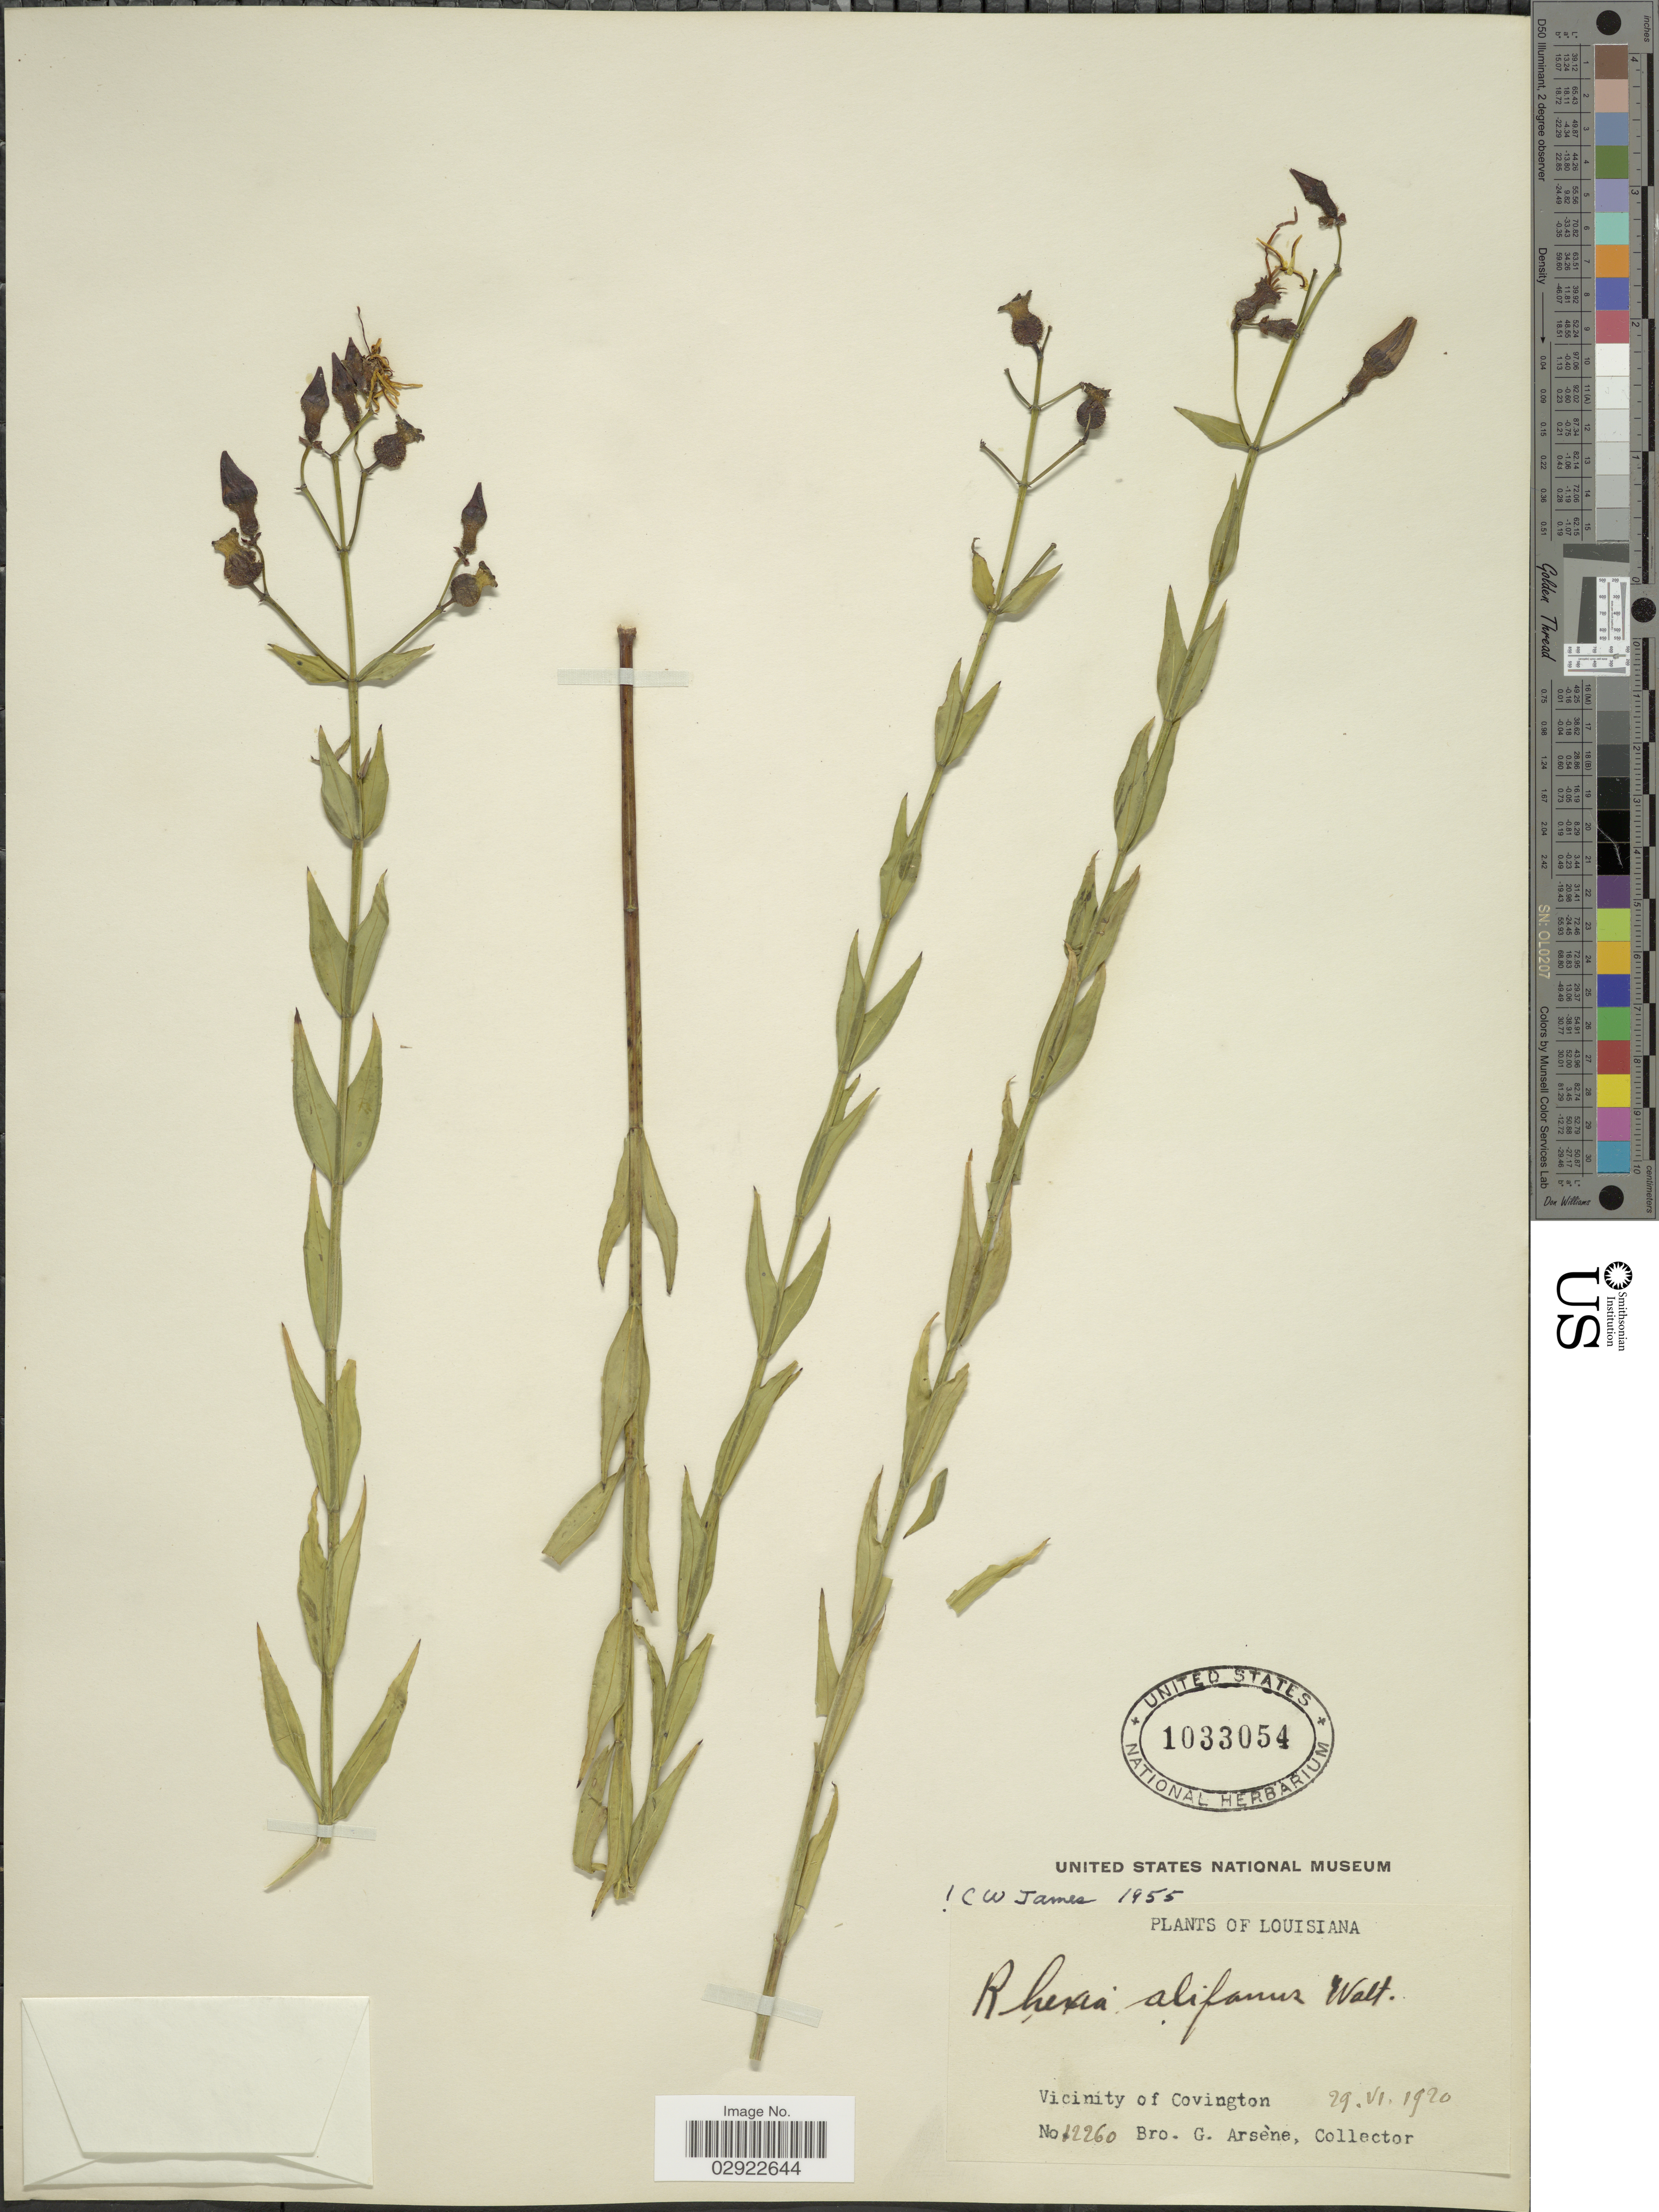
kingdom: Plantae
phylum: Tracheophyta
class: Magnoliopsida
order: Myrtales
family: Melastomataceae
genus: Rhexia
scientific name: Rhexia alifanus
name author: Walter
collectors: Bro. G. Arsène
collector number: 12260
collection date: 1920-06-29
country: United States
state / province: Louisiana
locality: Vicinity of Covington.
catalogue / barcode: US 1033054